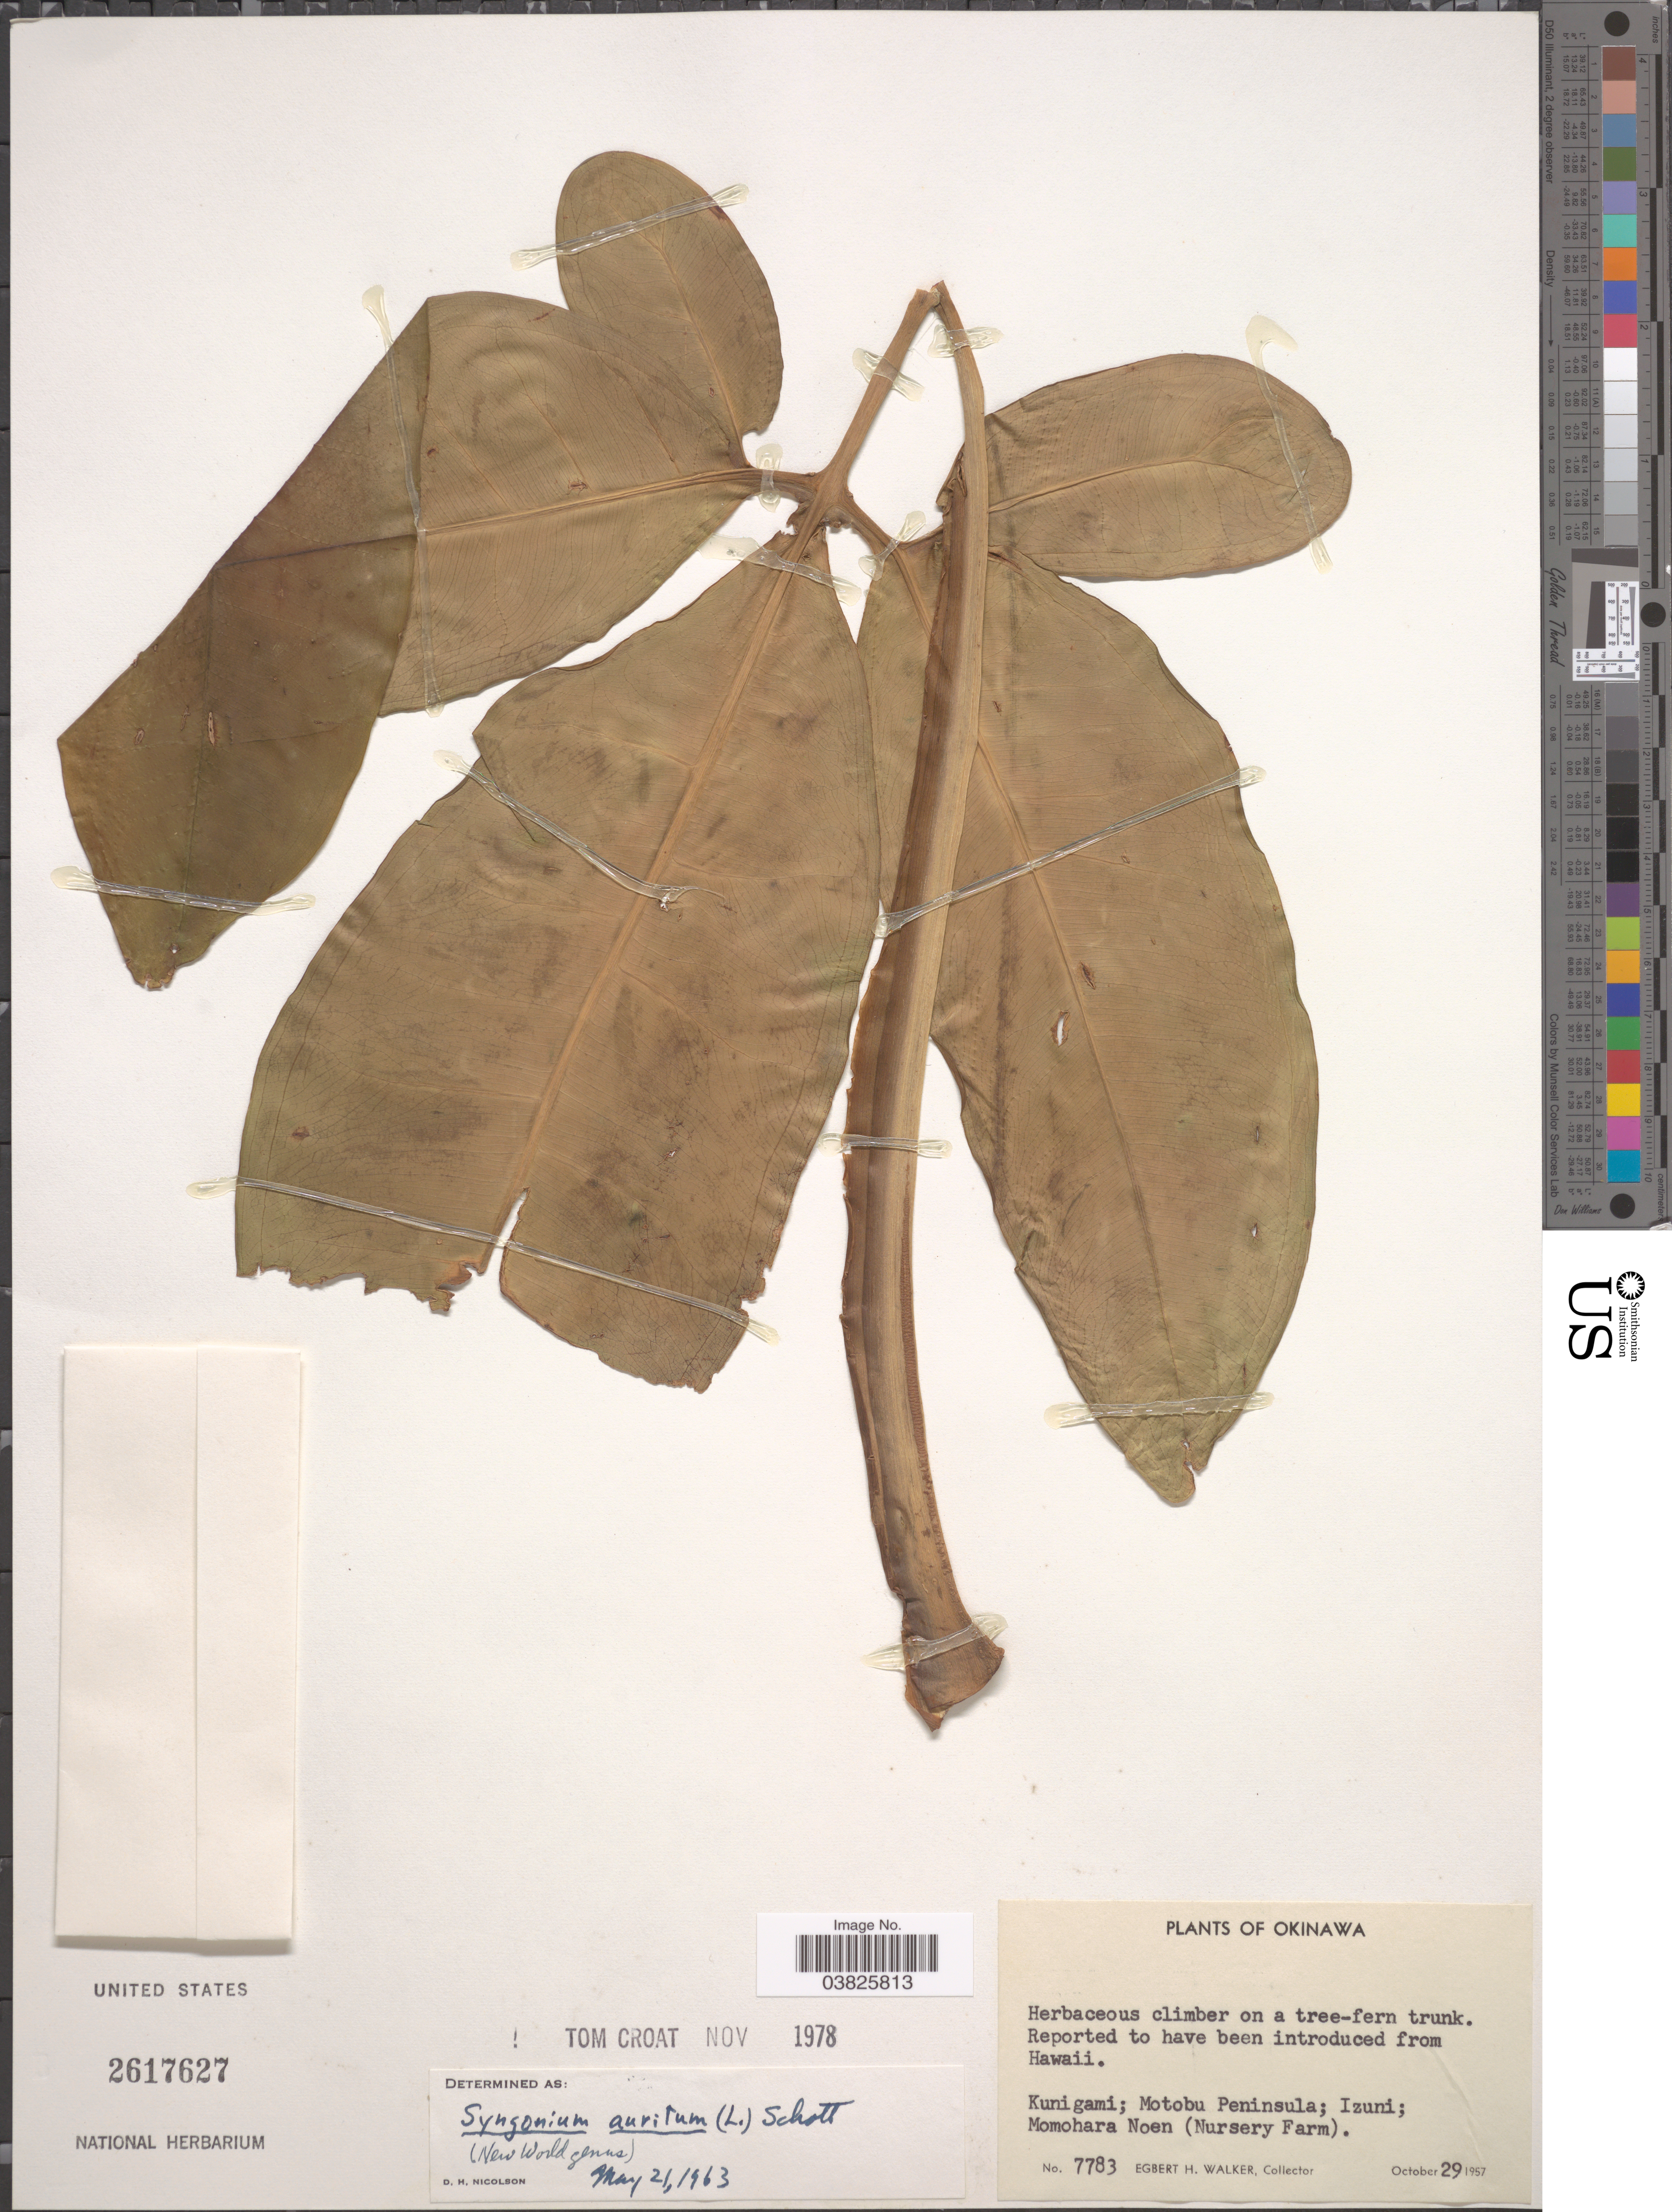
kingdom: Plantae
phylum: Tracheophyta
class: Liliopsida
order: Alismatales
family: Araceae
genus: Syngonium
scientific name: Syngonium auritum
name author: (L.) Schott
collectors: E. H. Walker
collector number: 7783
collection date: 1957-10-29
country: Japan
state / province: Okinawa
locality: Kunigami; Motobu Peninsula; Izuni; Momohara Noen (Nursery Farm).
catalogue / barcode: US 2617627